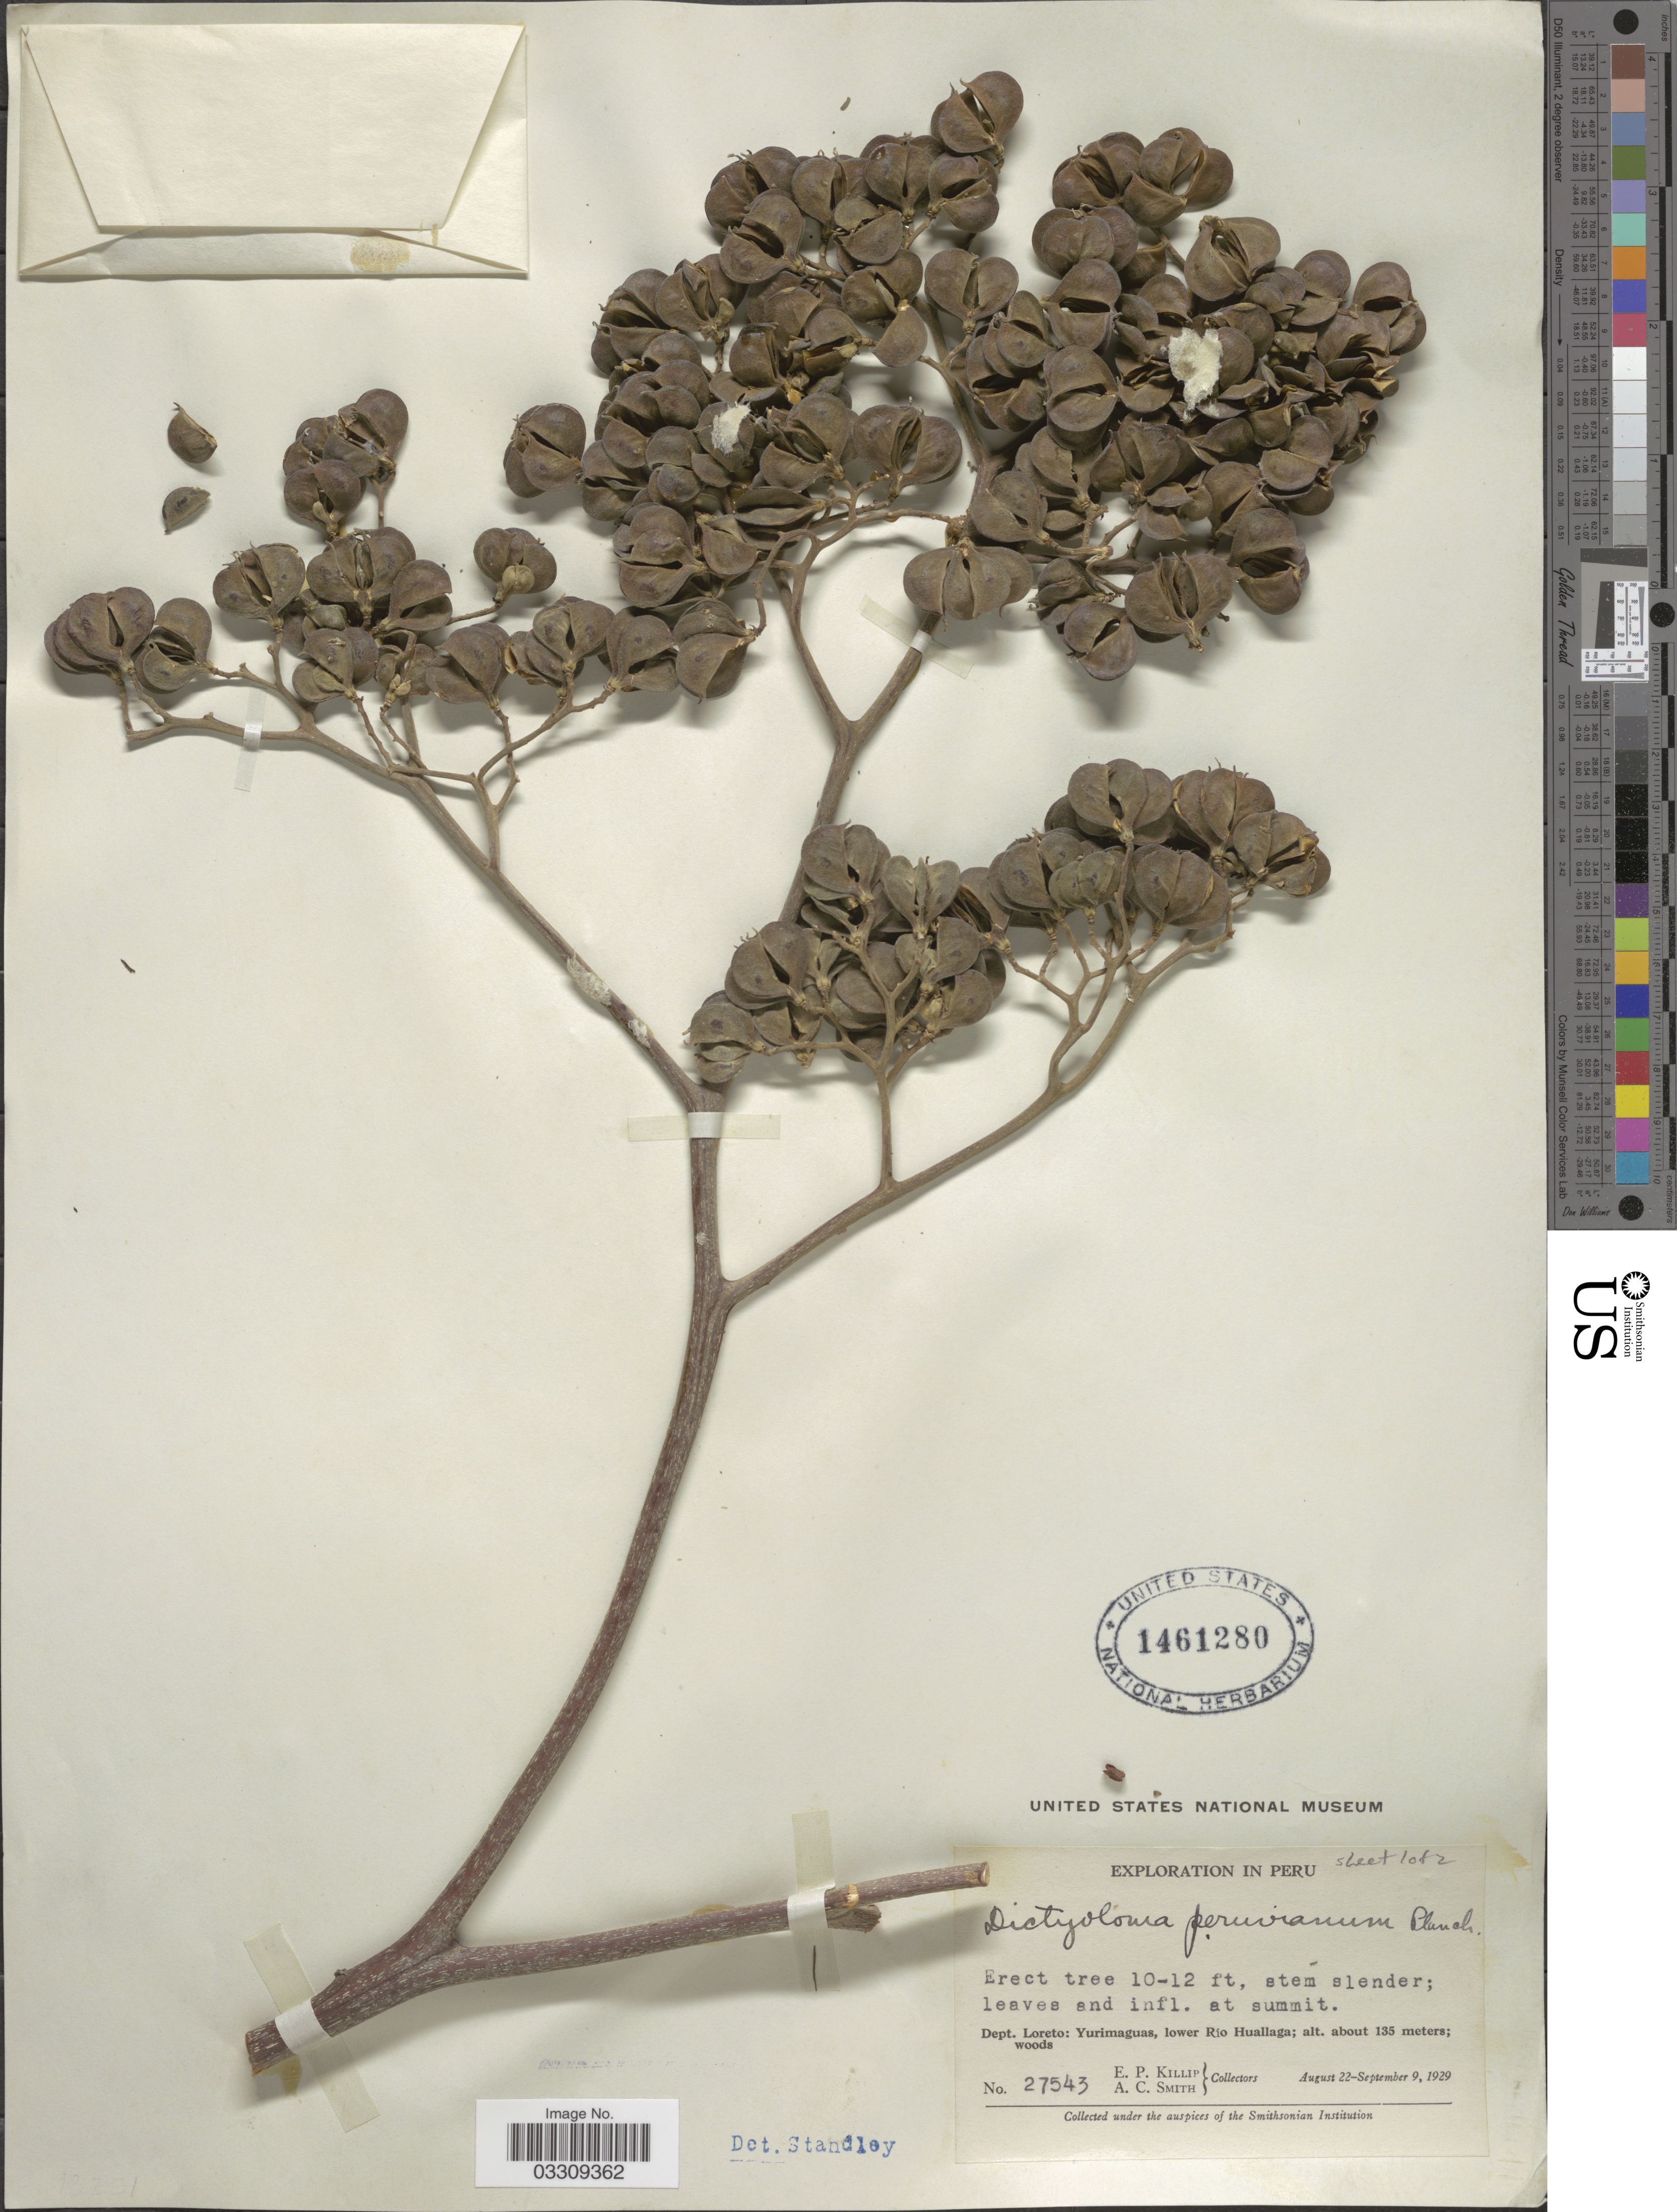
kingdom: Plantae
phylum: Tracheophyta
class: Magnoliopsida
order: Sapindales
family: Rutaceae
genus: Dictyoloma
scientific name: Dictyoloma peruvianum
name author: Planch.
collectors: E. P. Killip & A. C. Smith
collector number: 27543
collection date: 1929-08-22/1929-09-09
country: Peru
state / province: Loreto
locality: Dept. Loreto: Yurimaguas, lower Río Huallaga.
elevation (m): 135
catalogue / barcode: US 1461280